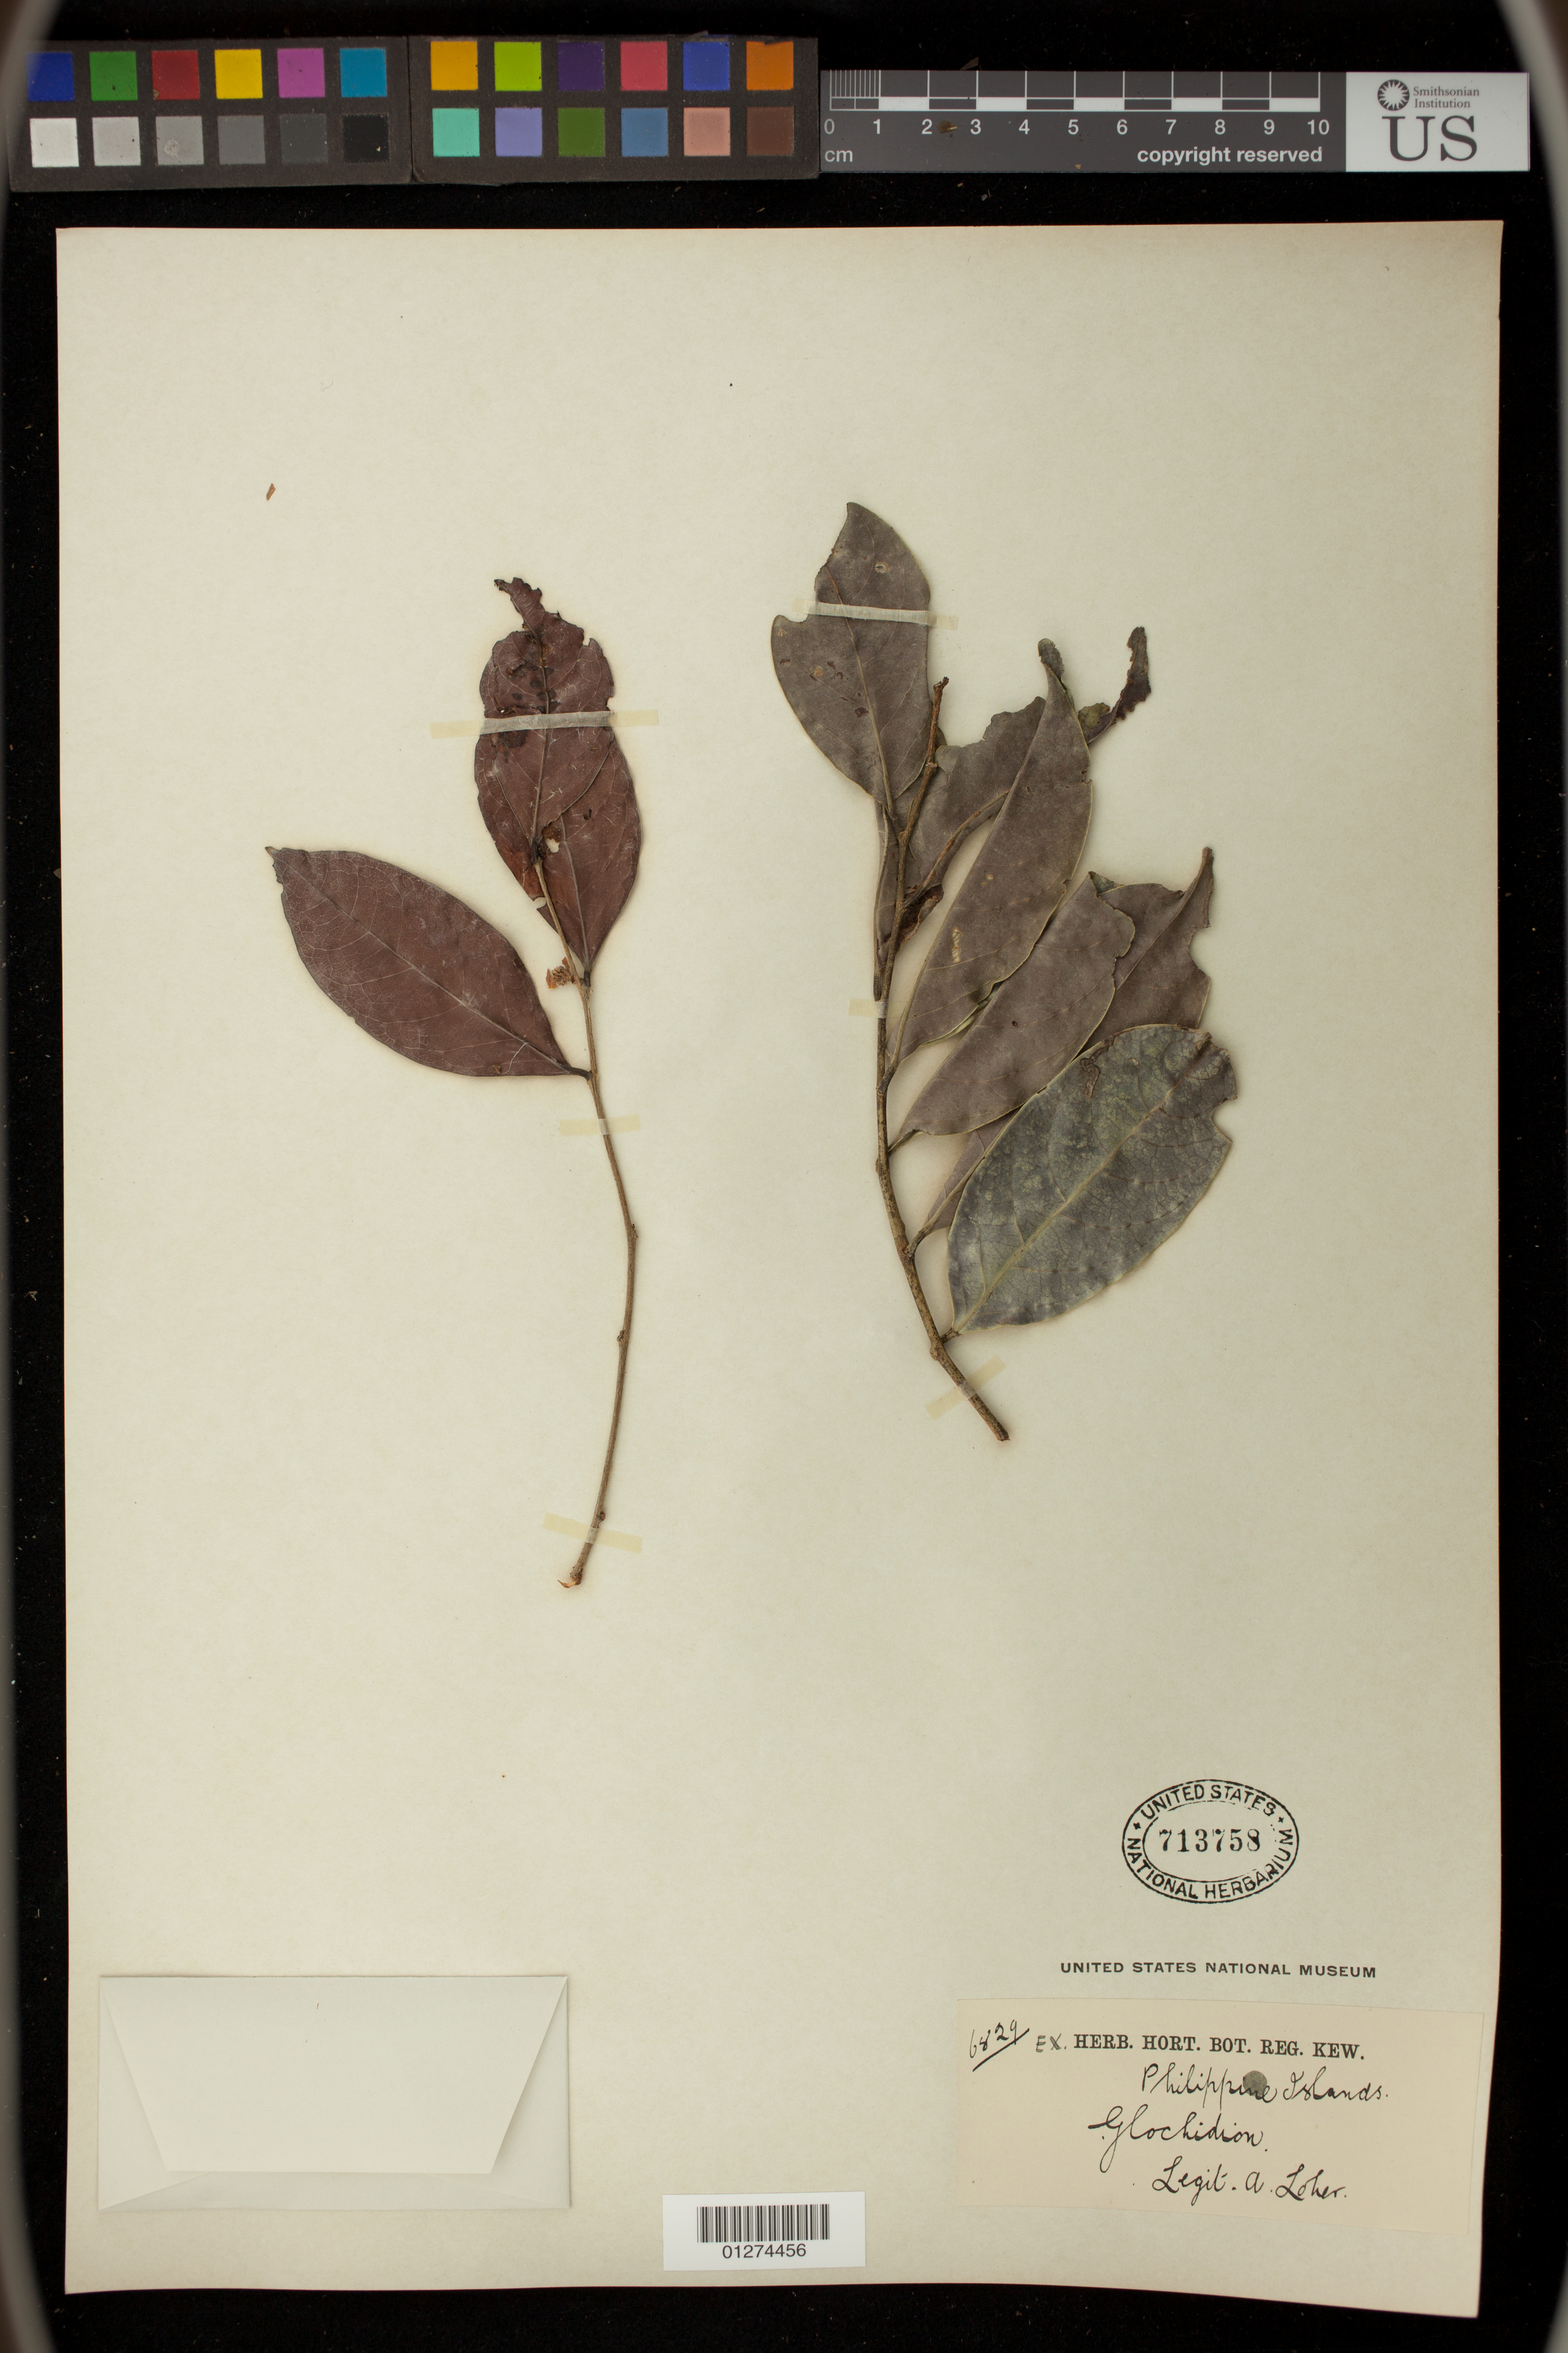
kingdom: Plantae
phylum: Tracheophyta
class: Magnoliopsida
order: Malpighiales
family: Phyllanthaceae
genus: Glochidion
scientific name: Glochidion sp.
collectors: A. Loher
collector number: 6829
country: Philippines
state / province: Central Luzon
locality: Mariveles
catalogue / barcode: US 713758